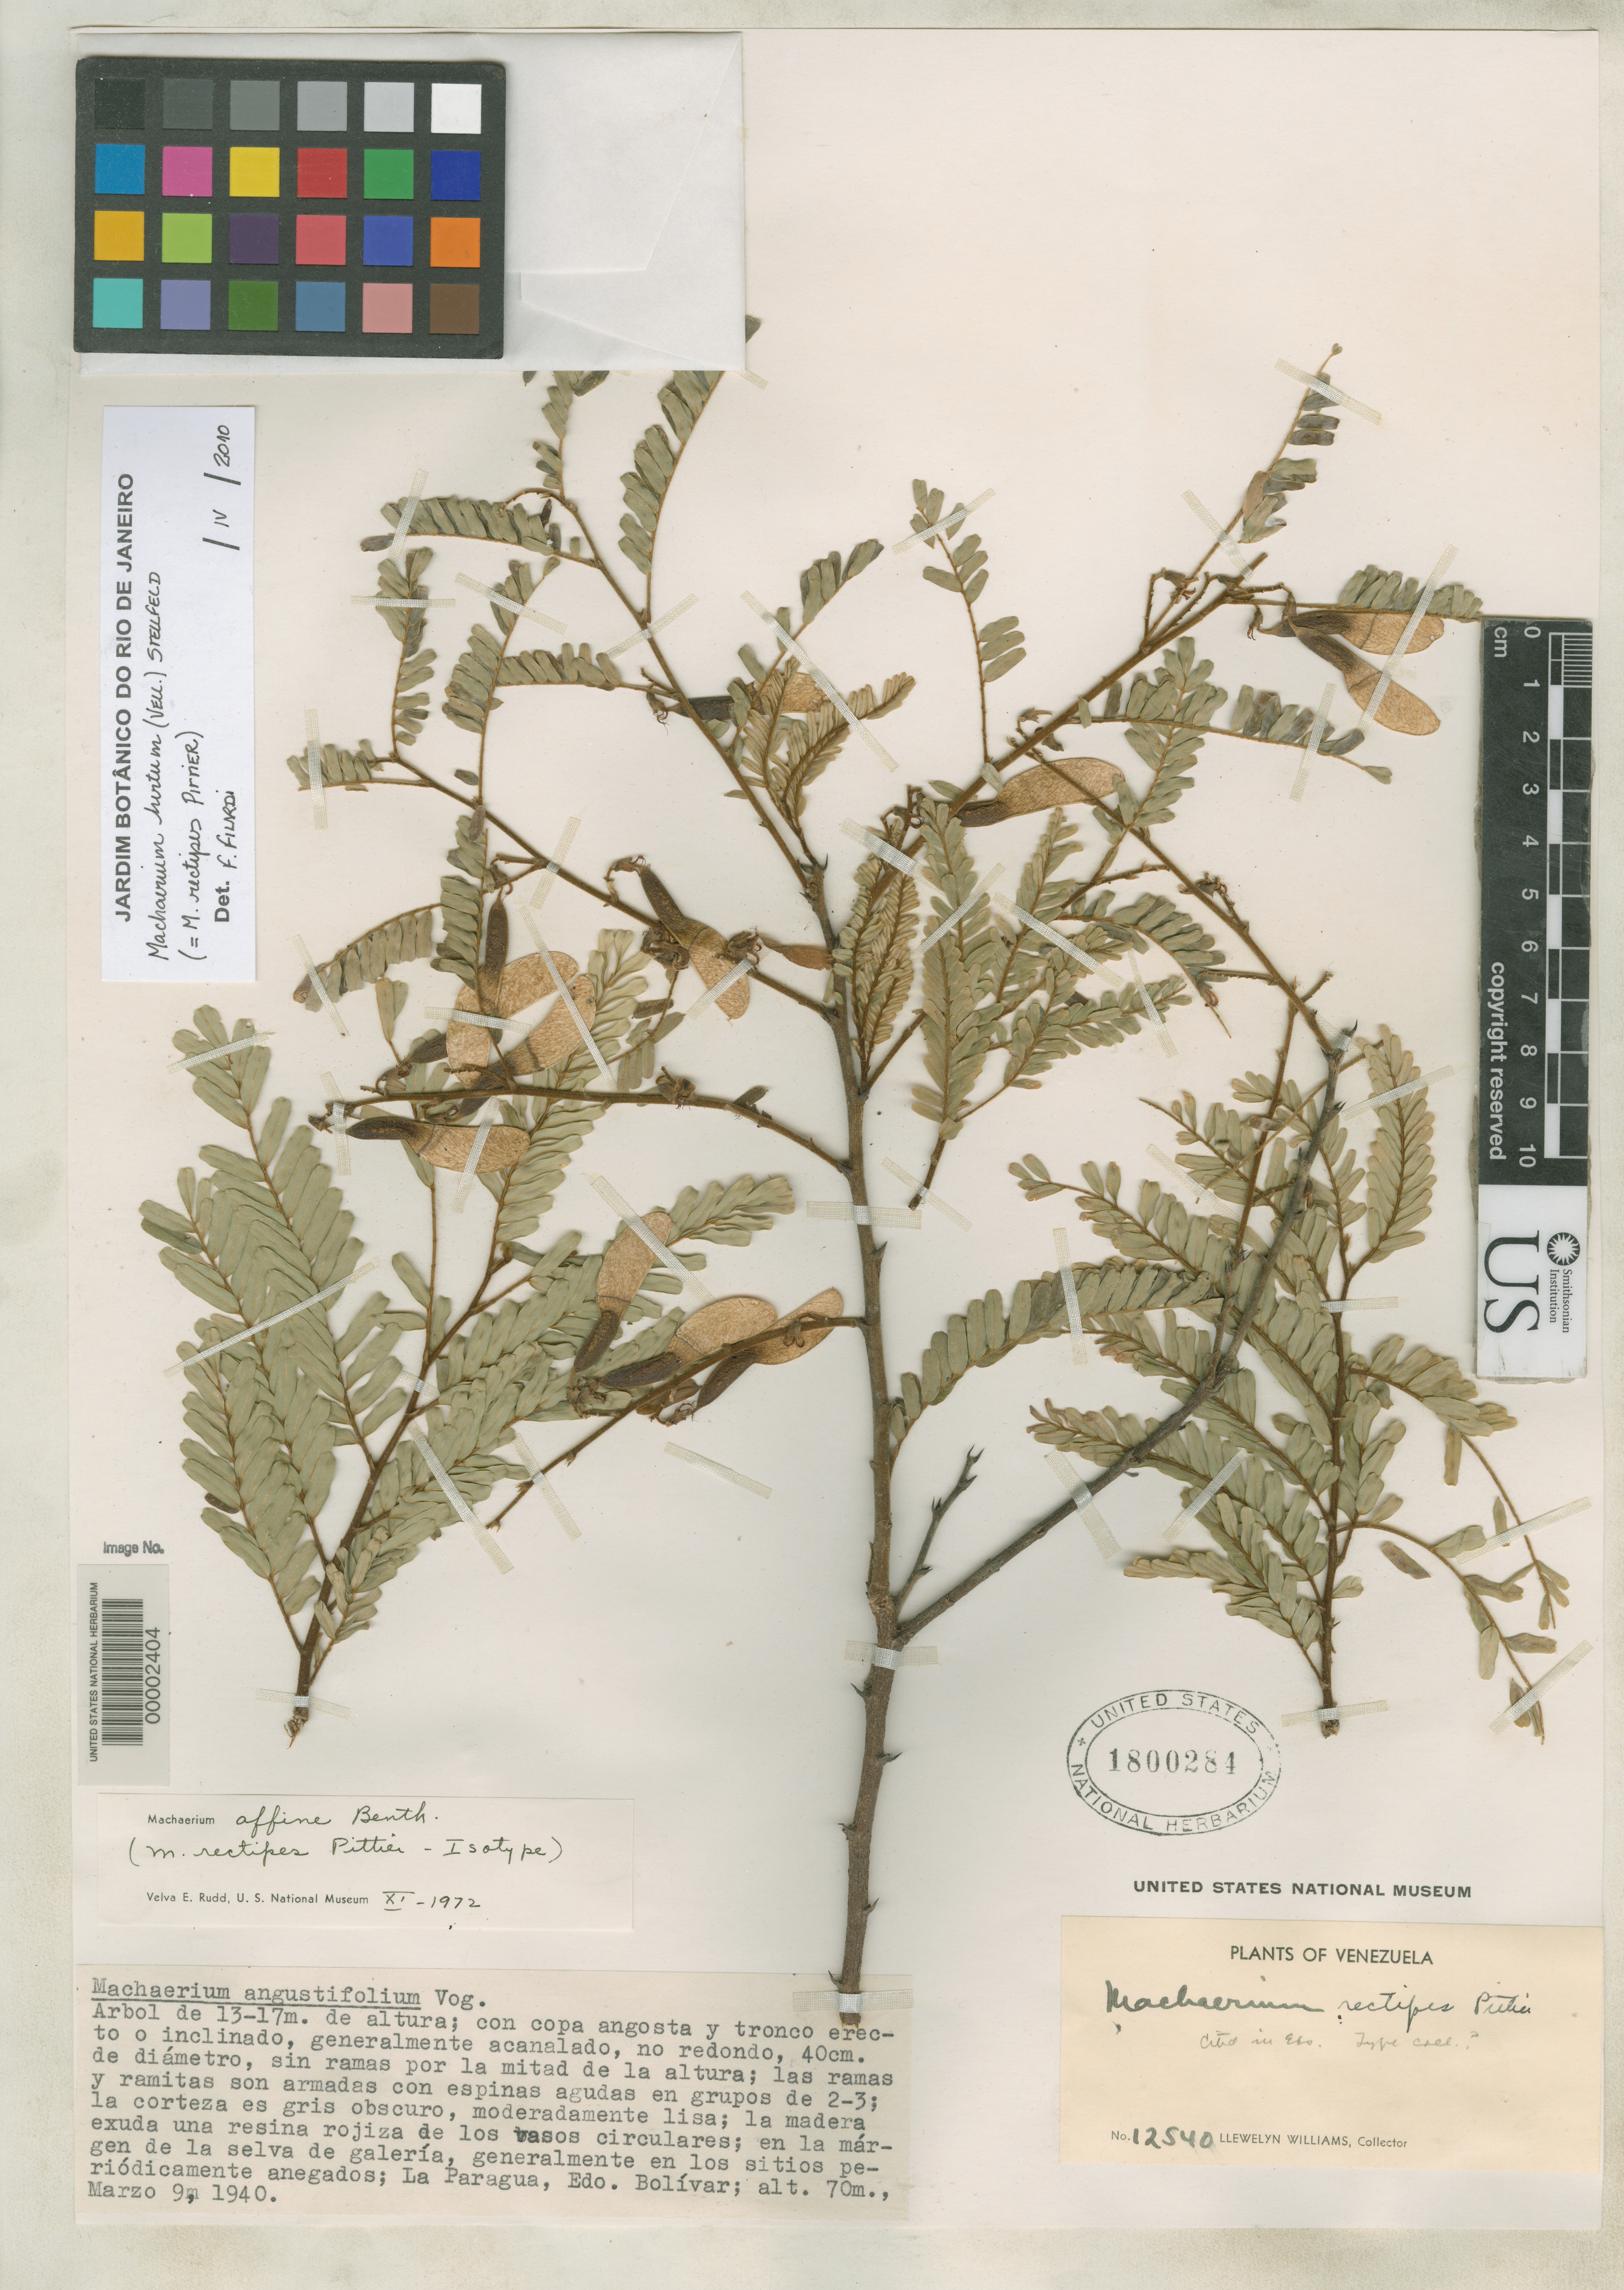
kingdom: Plantae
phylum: Tracheophyta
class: Magnoliopsida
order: Fabales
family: Fabaceae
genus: Machaerium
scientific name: Machaerium rectipes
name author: Pittier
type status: Isotype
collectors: Ll. Williams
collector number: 12540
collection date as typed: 09 Mar 1940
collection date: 1940-03-09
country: Venezuela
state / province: Bolivar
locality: La Paragua.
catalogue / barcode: US 1800284